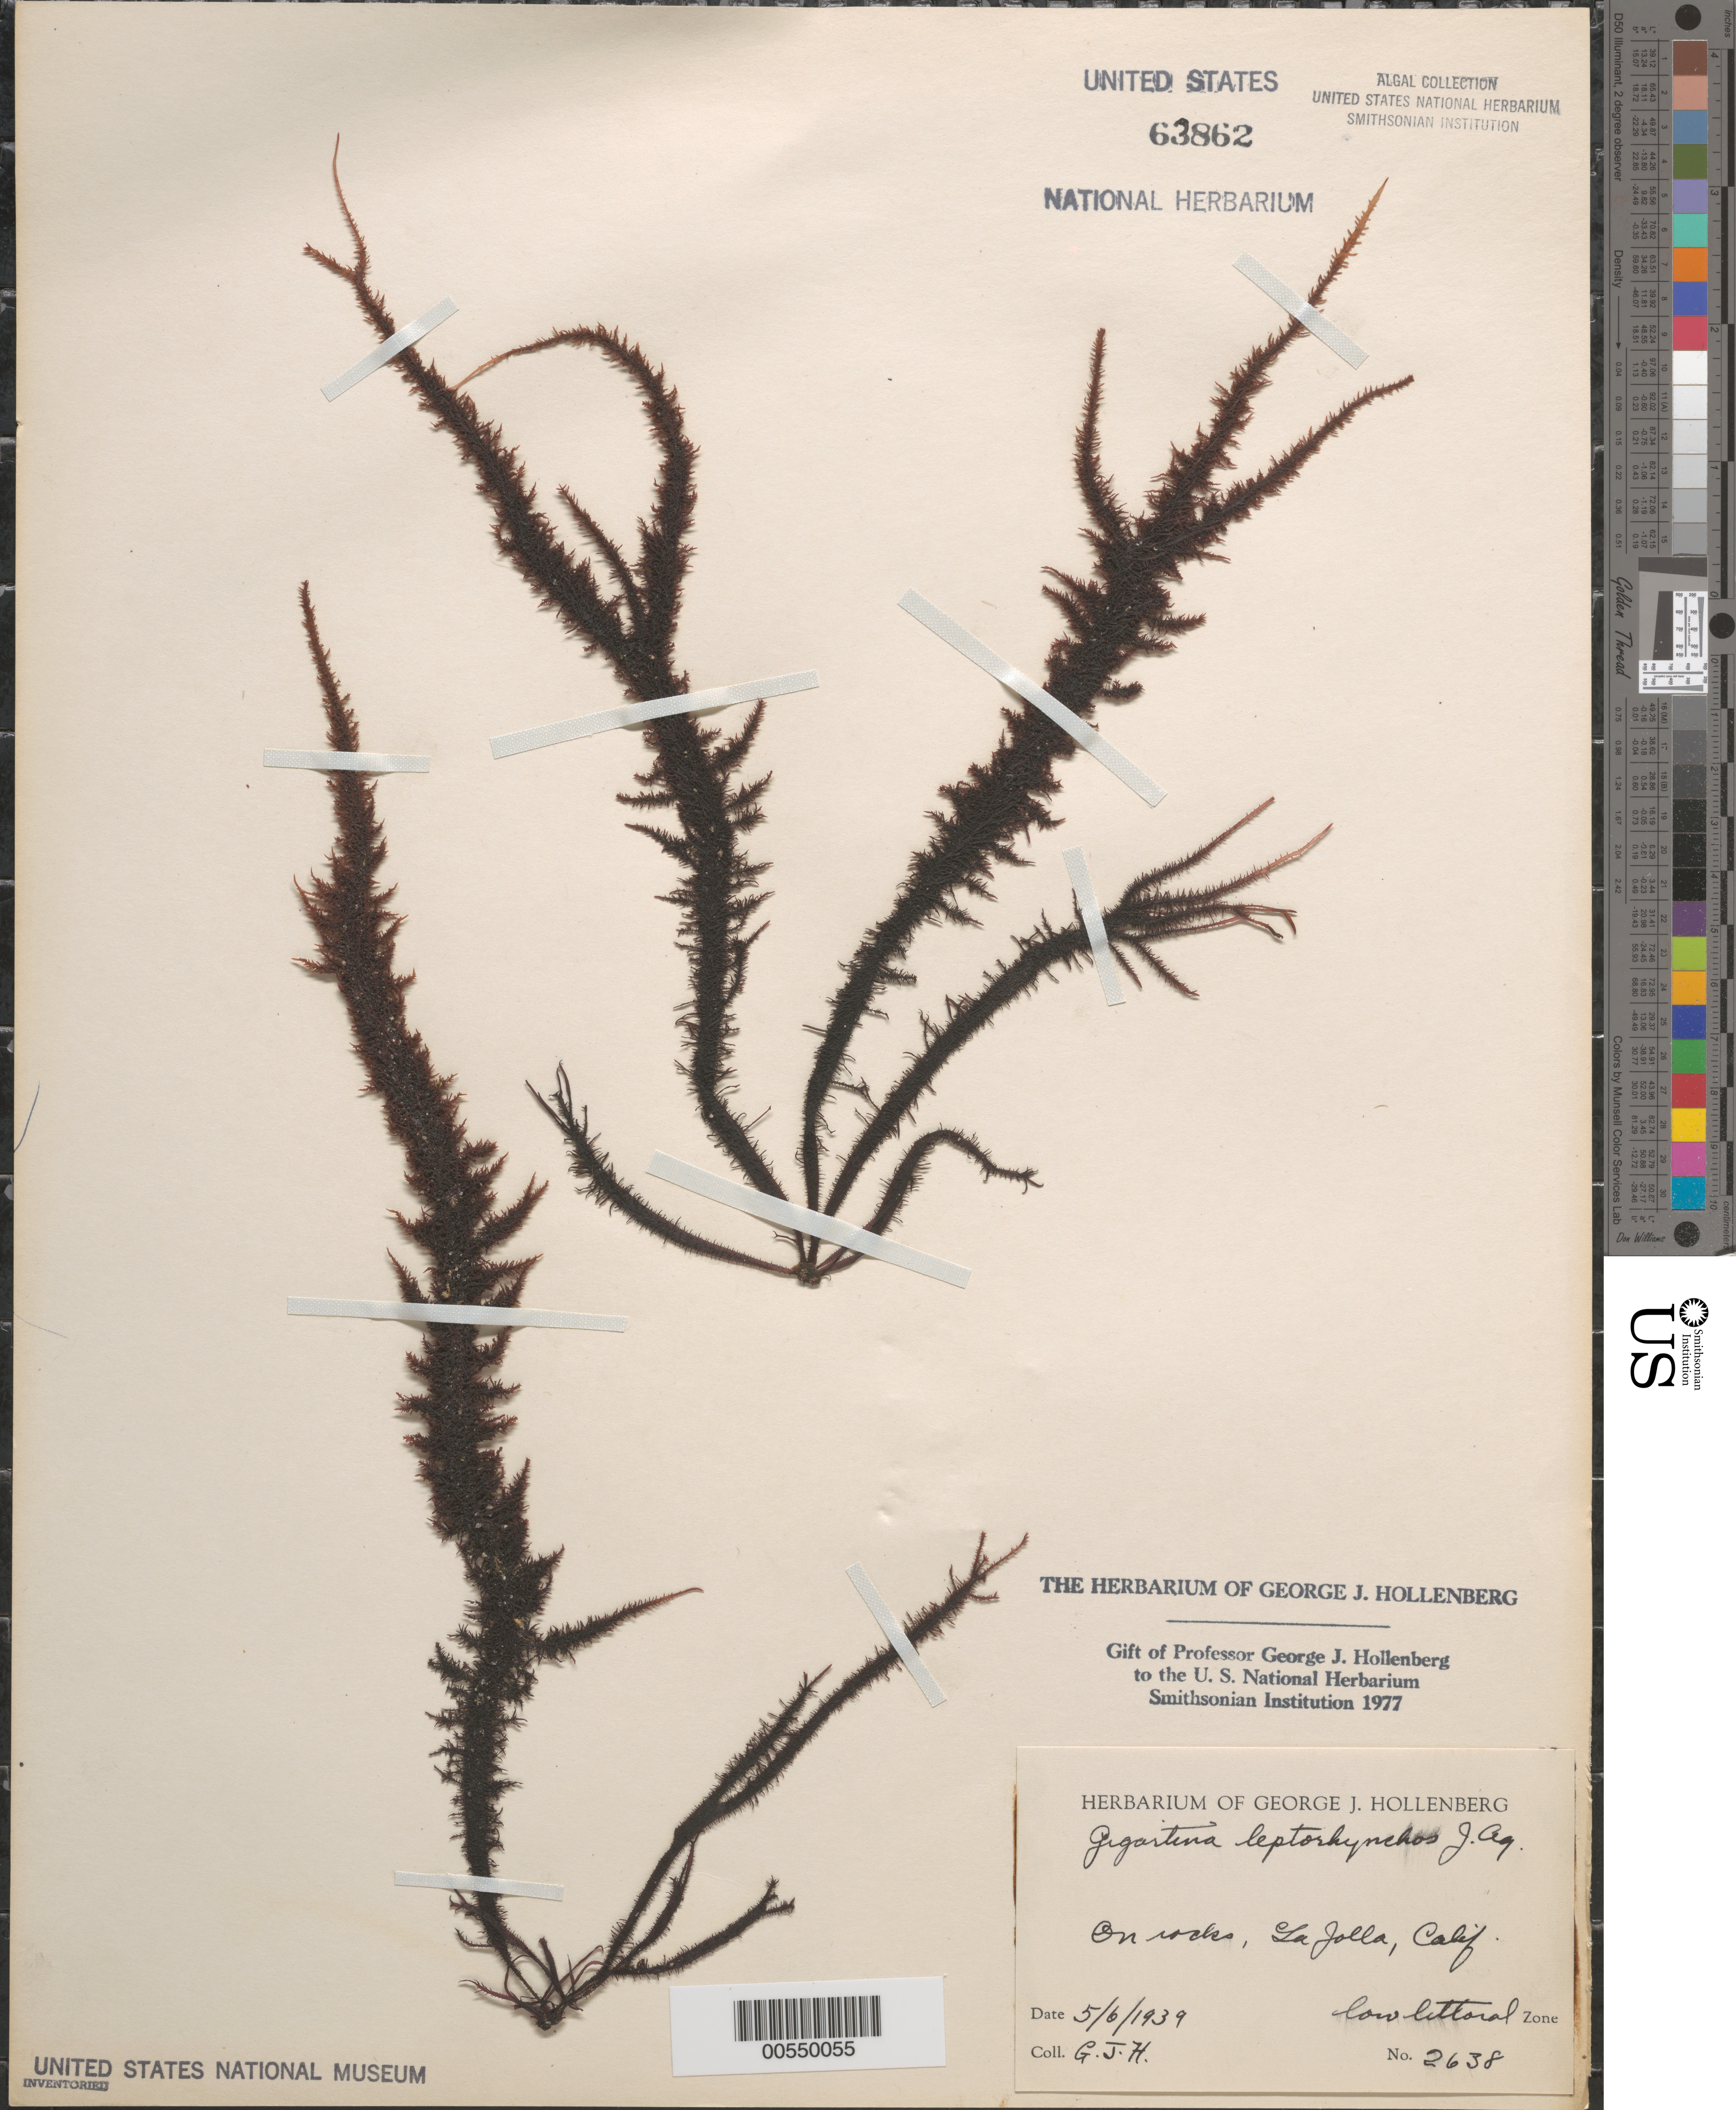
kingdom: Plantae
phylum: Rhodophyta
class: Florideophyceae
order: Gigartinales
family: Gigartinaceae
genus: Mazzaella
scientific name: Mazzaella leptorhynchos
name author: (J. Agardh) Leister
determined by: Algae name updating Project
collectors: G. Hollenberg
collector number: GJH 2638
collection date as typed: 06 May 1939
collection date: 1939-05-06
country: United States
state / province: California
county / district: San Diego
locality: La Jolla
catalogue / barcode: US 63862